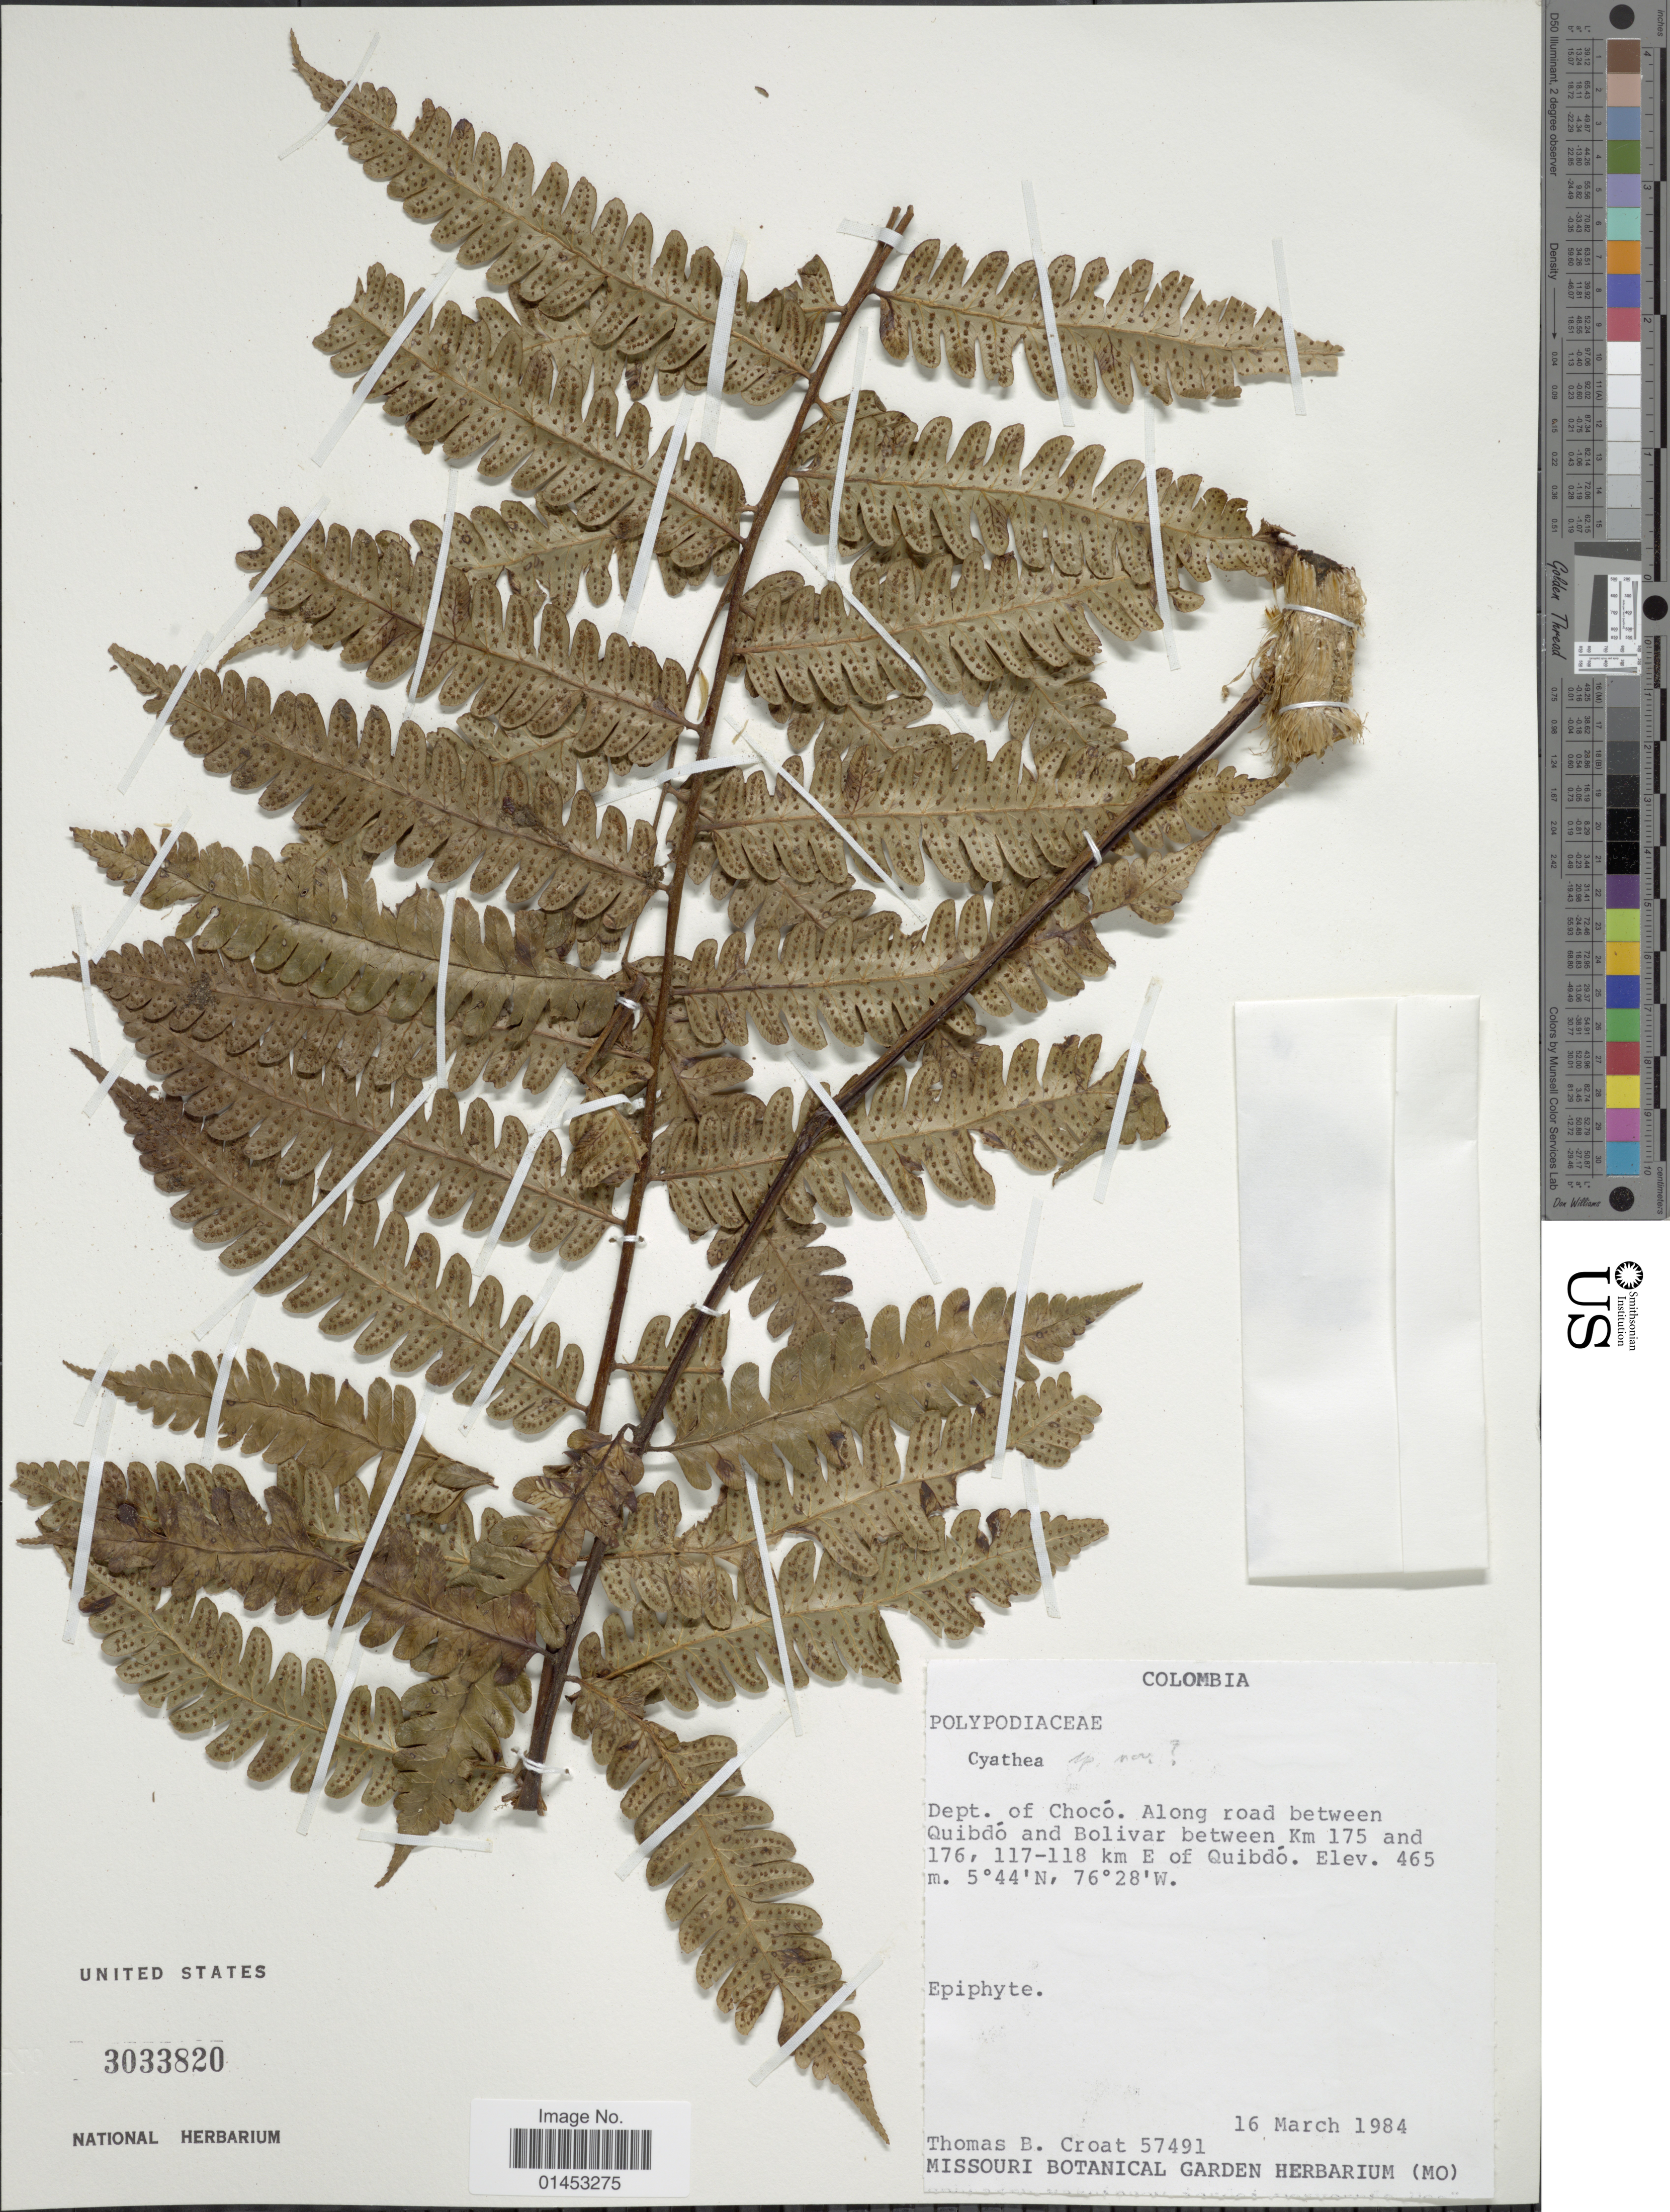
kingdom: Plantae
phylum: Tracheophyta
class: Polypodiopsida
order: Cyatheales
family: Cyatheaceae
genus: Cyathea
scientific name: Cyathea sp.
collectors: T. B. Croat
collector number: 57491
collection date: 1984-03-16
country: Colombia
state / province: Chocó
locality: Dept. of Chocó, along road between Quibdo and Bolivar between km 175 and 176, 117km -118 km E of Quibdo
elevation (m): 465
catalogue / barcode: US 3033820